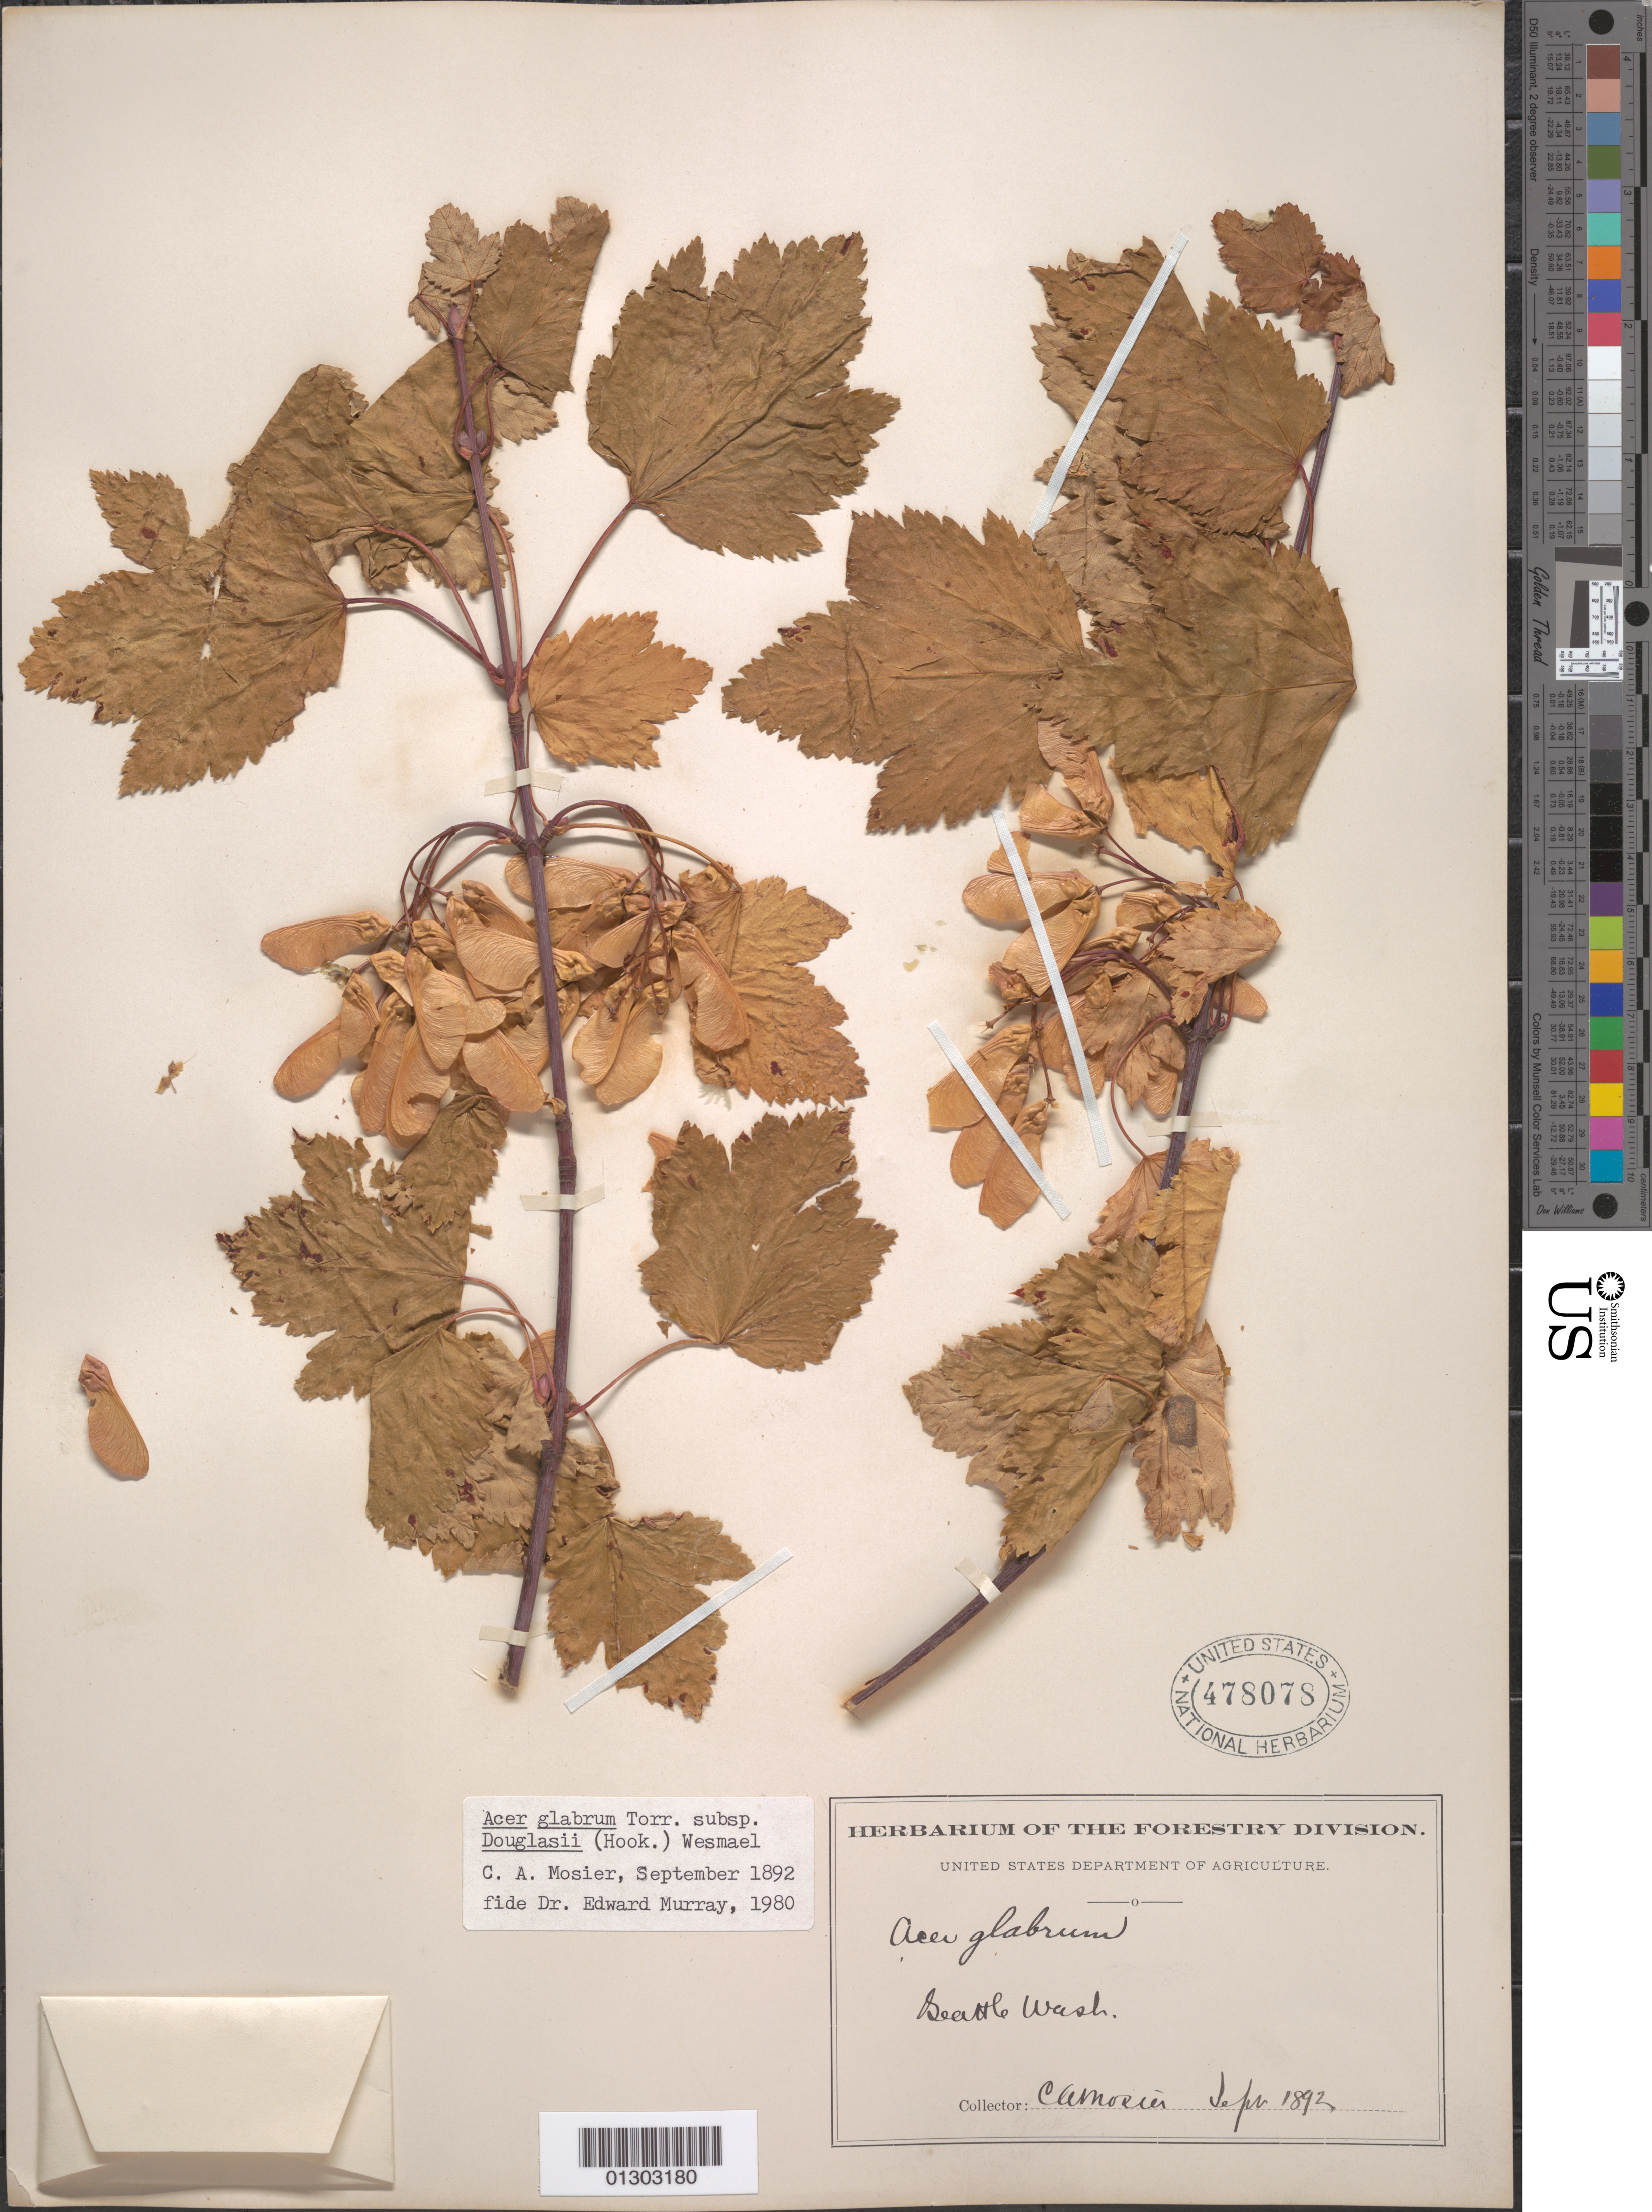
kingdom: Plantae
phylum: Tracheophyta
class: Magnoliopsida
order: Sapindales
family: Sapindaceae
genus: Acer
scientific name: Acer glabrum var. douglasii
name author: (Hook.) Dippel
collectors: C. A. Mosier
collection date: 1892-09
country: United States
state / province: Washington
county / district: King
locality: Seattle.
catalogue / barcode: US 478078